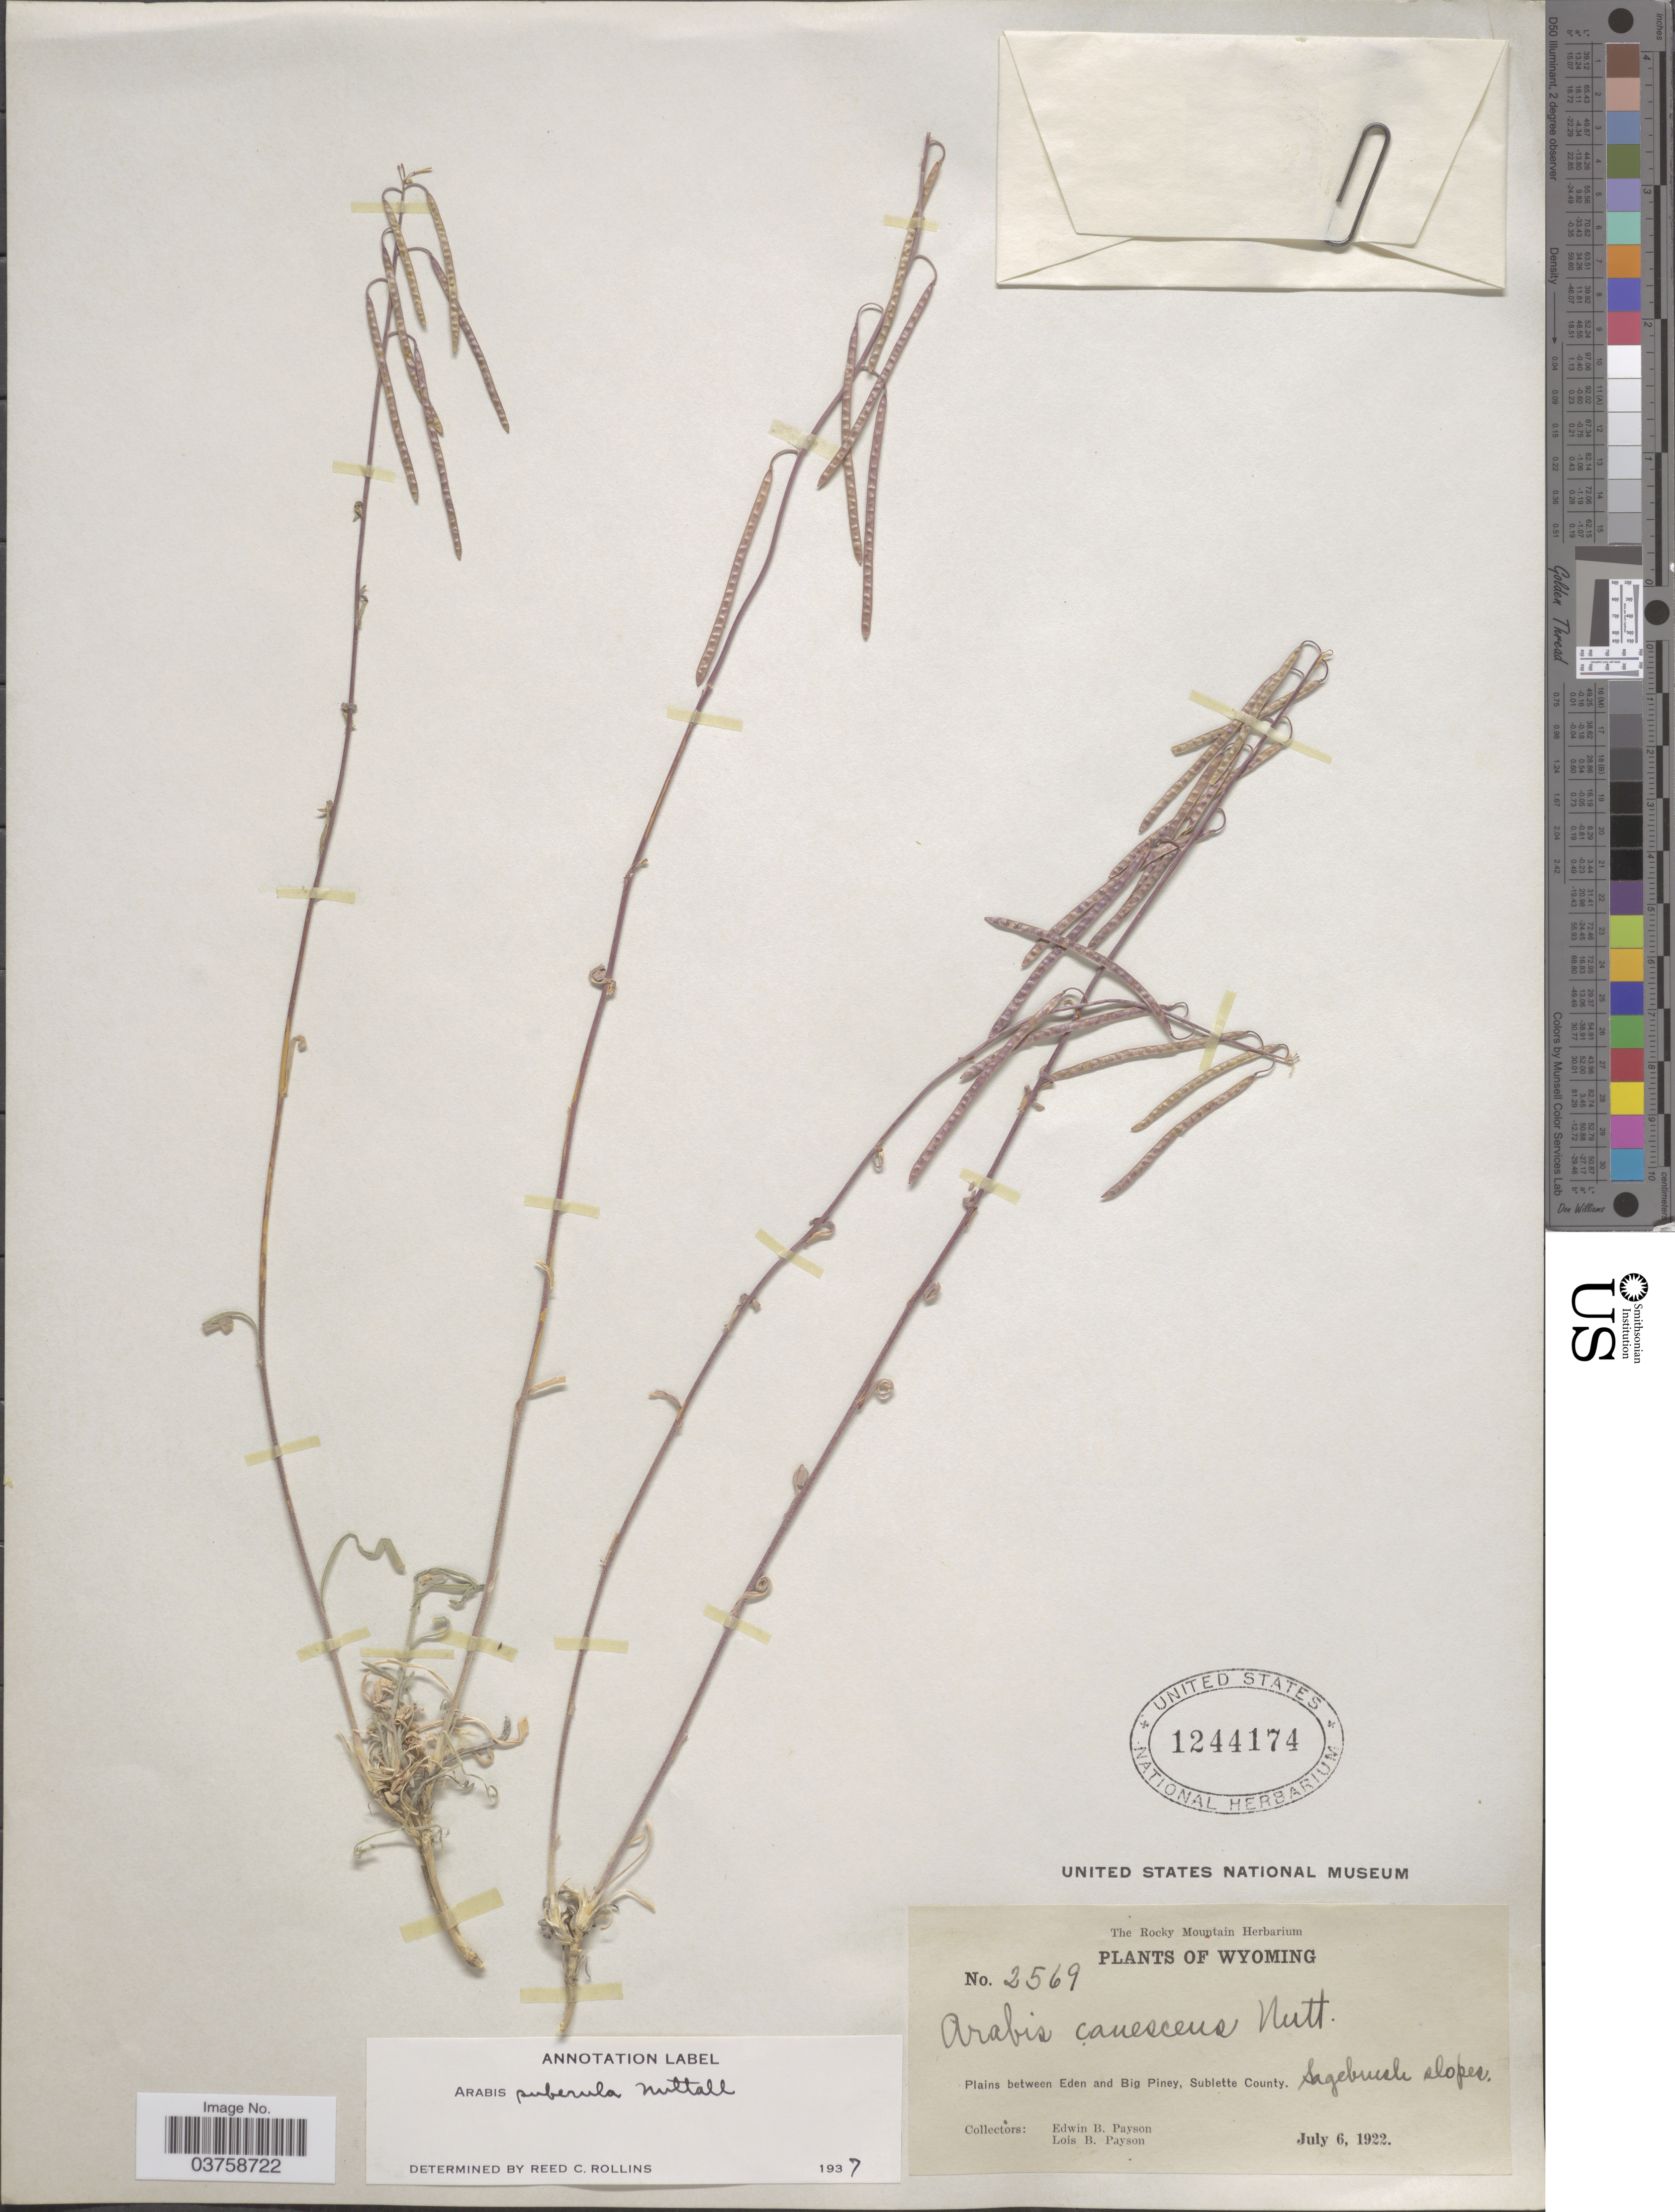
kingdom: Plantae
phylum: Tracheophyta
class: Magnoliopsida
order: Brassicales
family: Brassicaceae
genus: Arabis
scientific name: Arabis puberula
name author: Nutt.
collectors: E. B. Payson & L. Payson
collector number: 2569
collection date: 1922-07-06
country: United States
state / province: Wyoming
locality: Plains between Eden and Big Piney, Sublette County.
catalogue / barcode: US 1244174